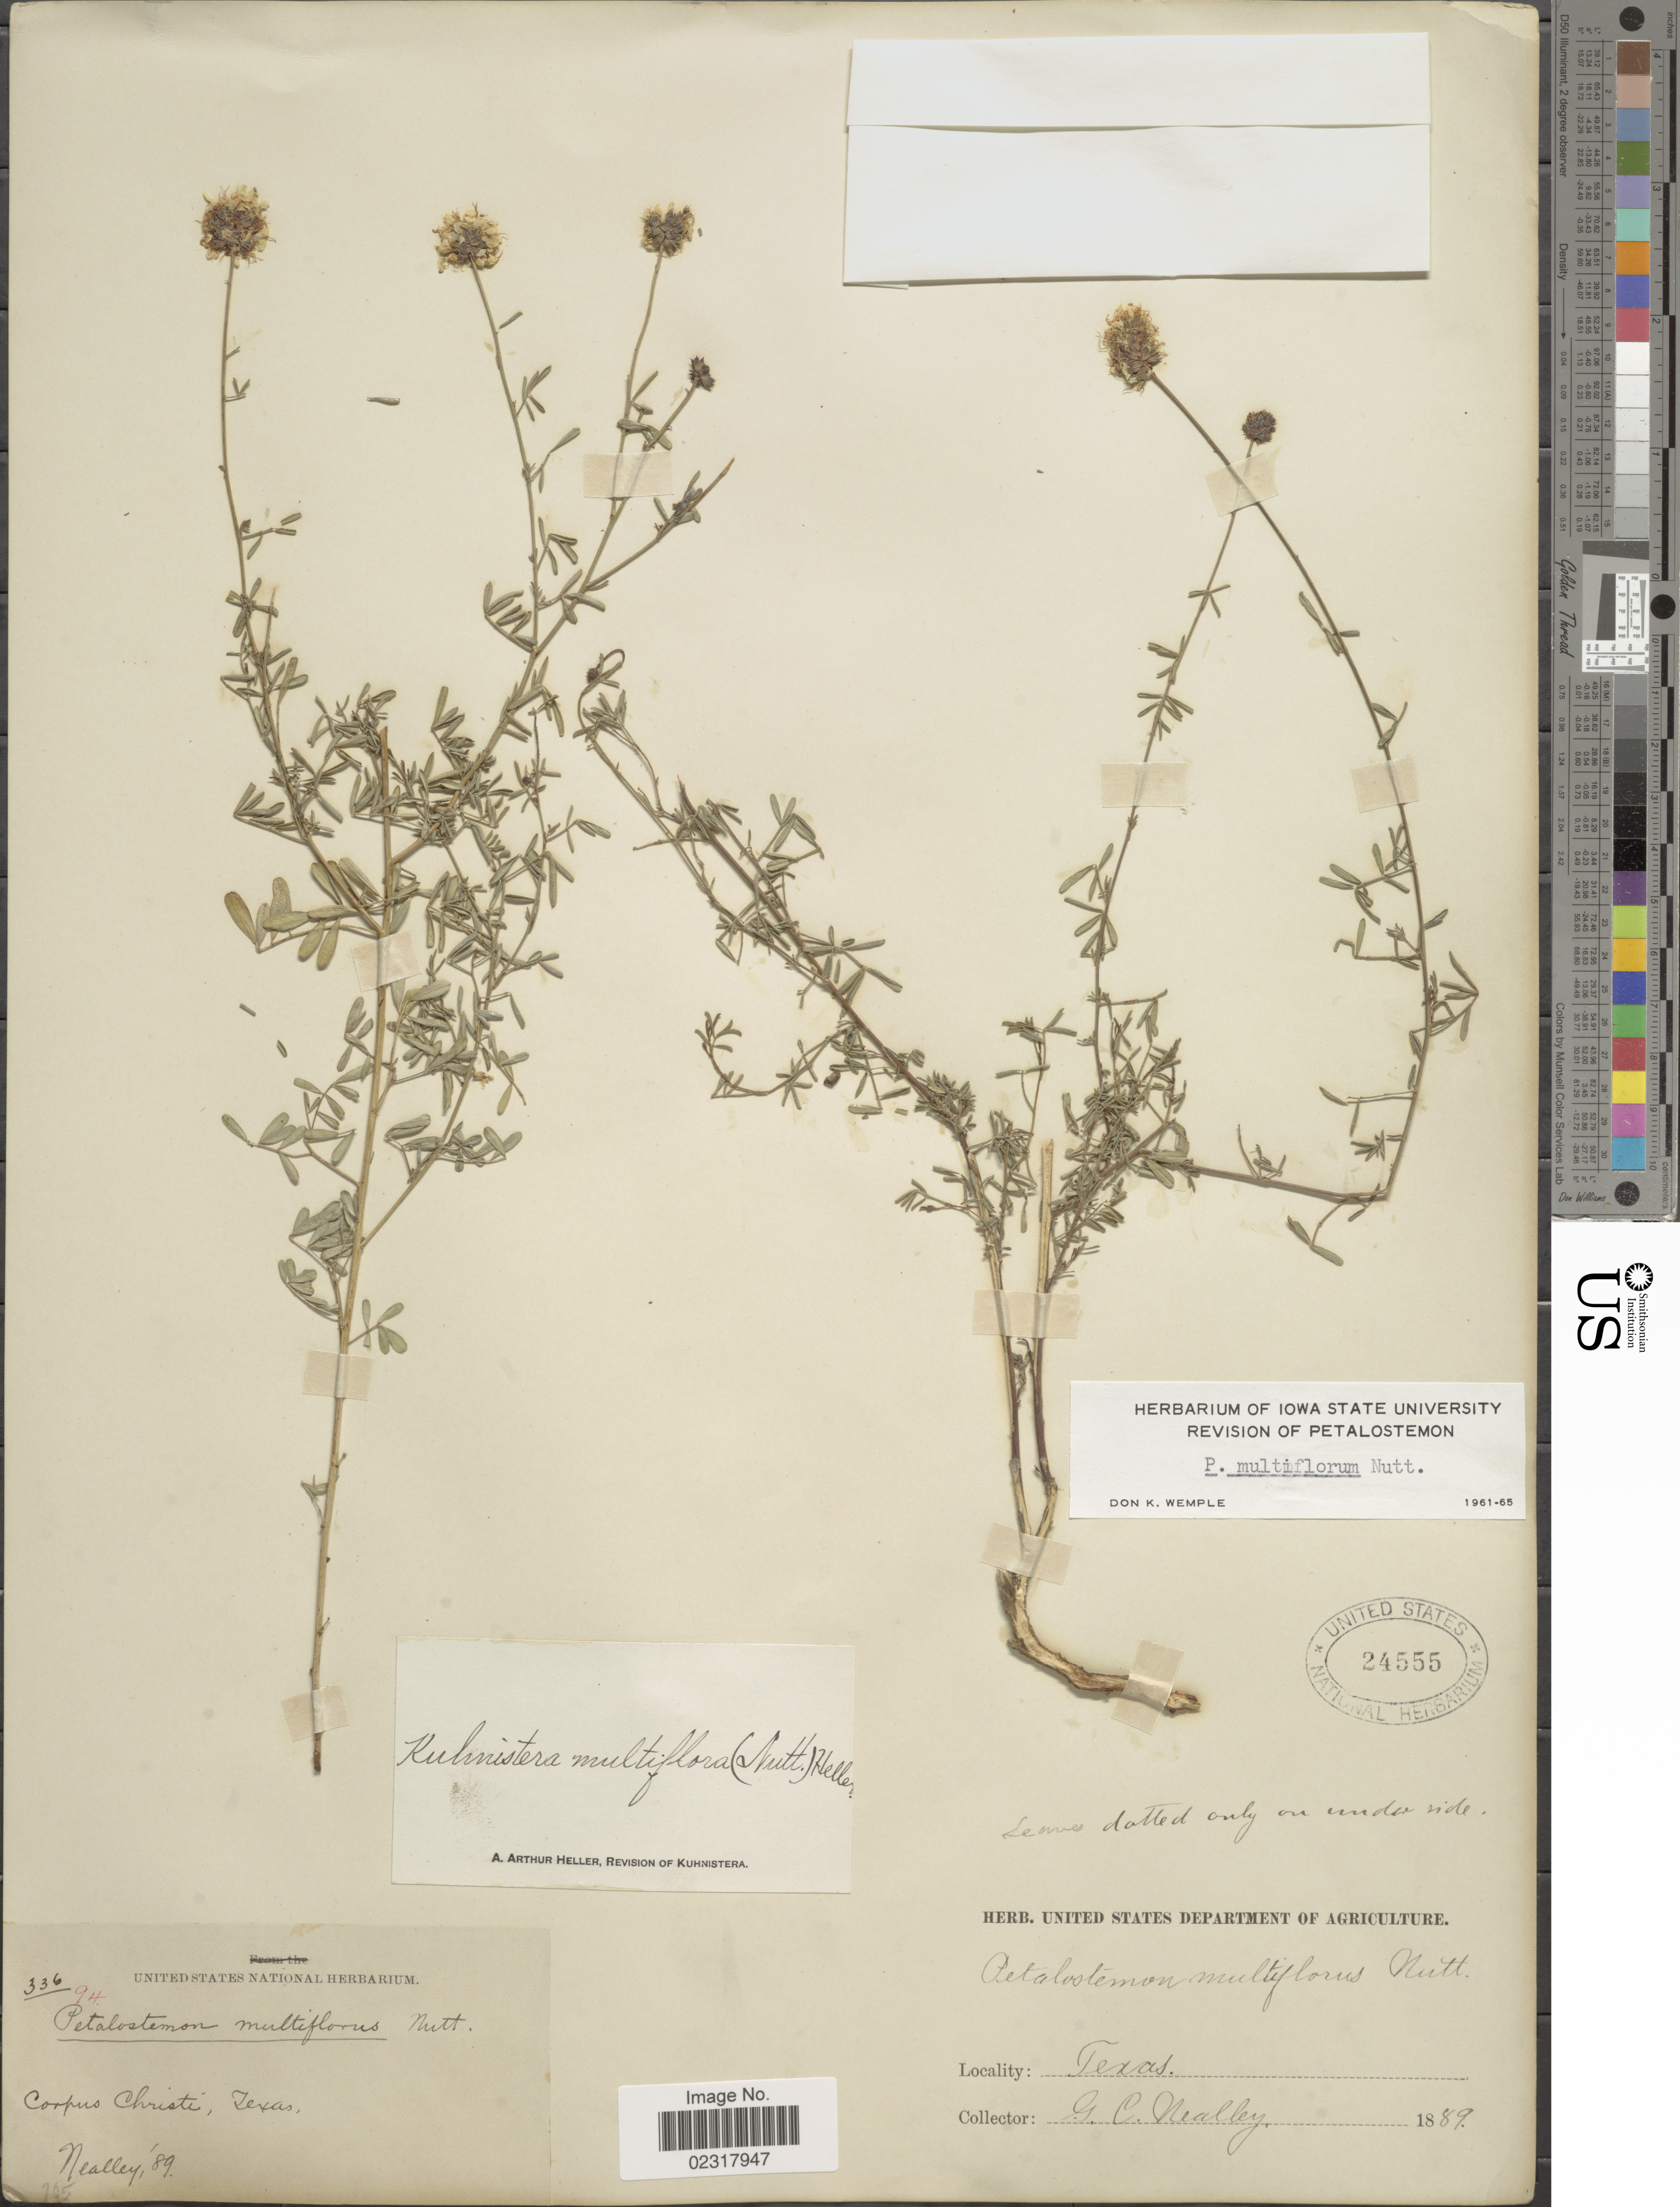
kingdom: Plantae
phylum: Tracheophyta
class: Magnoliopsida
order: Fabales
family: Fabaceae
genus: Dalea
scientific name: Dalea multiflora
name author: (Nutt.) Shinners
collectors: G. C. Nealley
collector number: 336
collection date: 1889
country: United States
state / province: Texas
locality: Corpus Christi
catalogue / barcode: US 24555